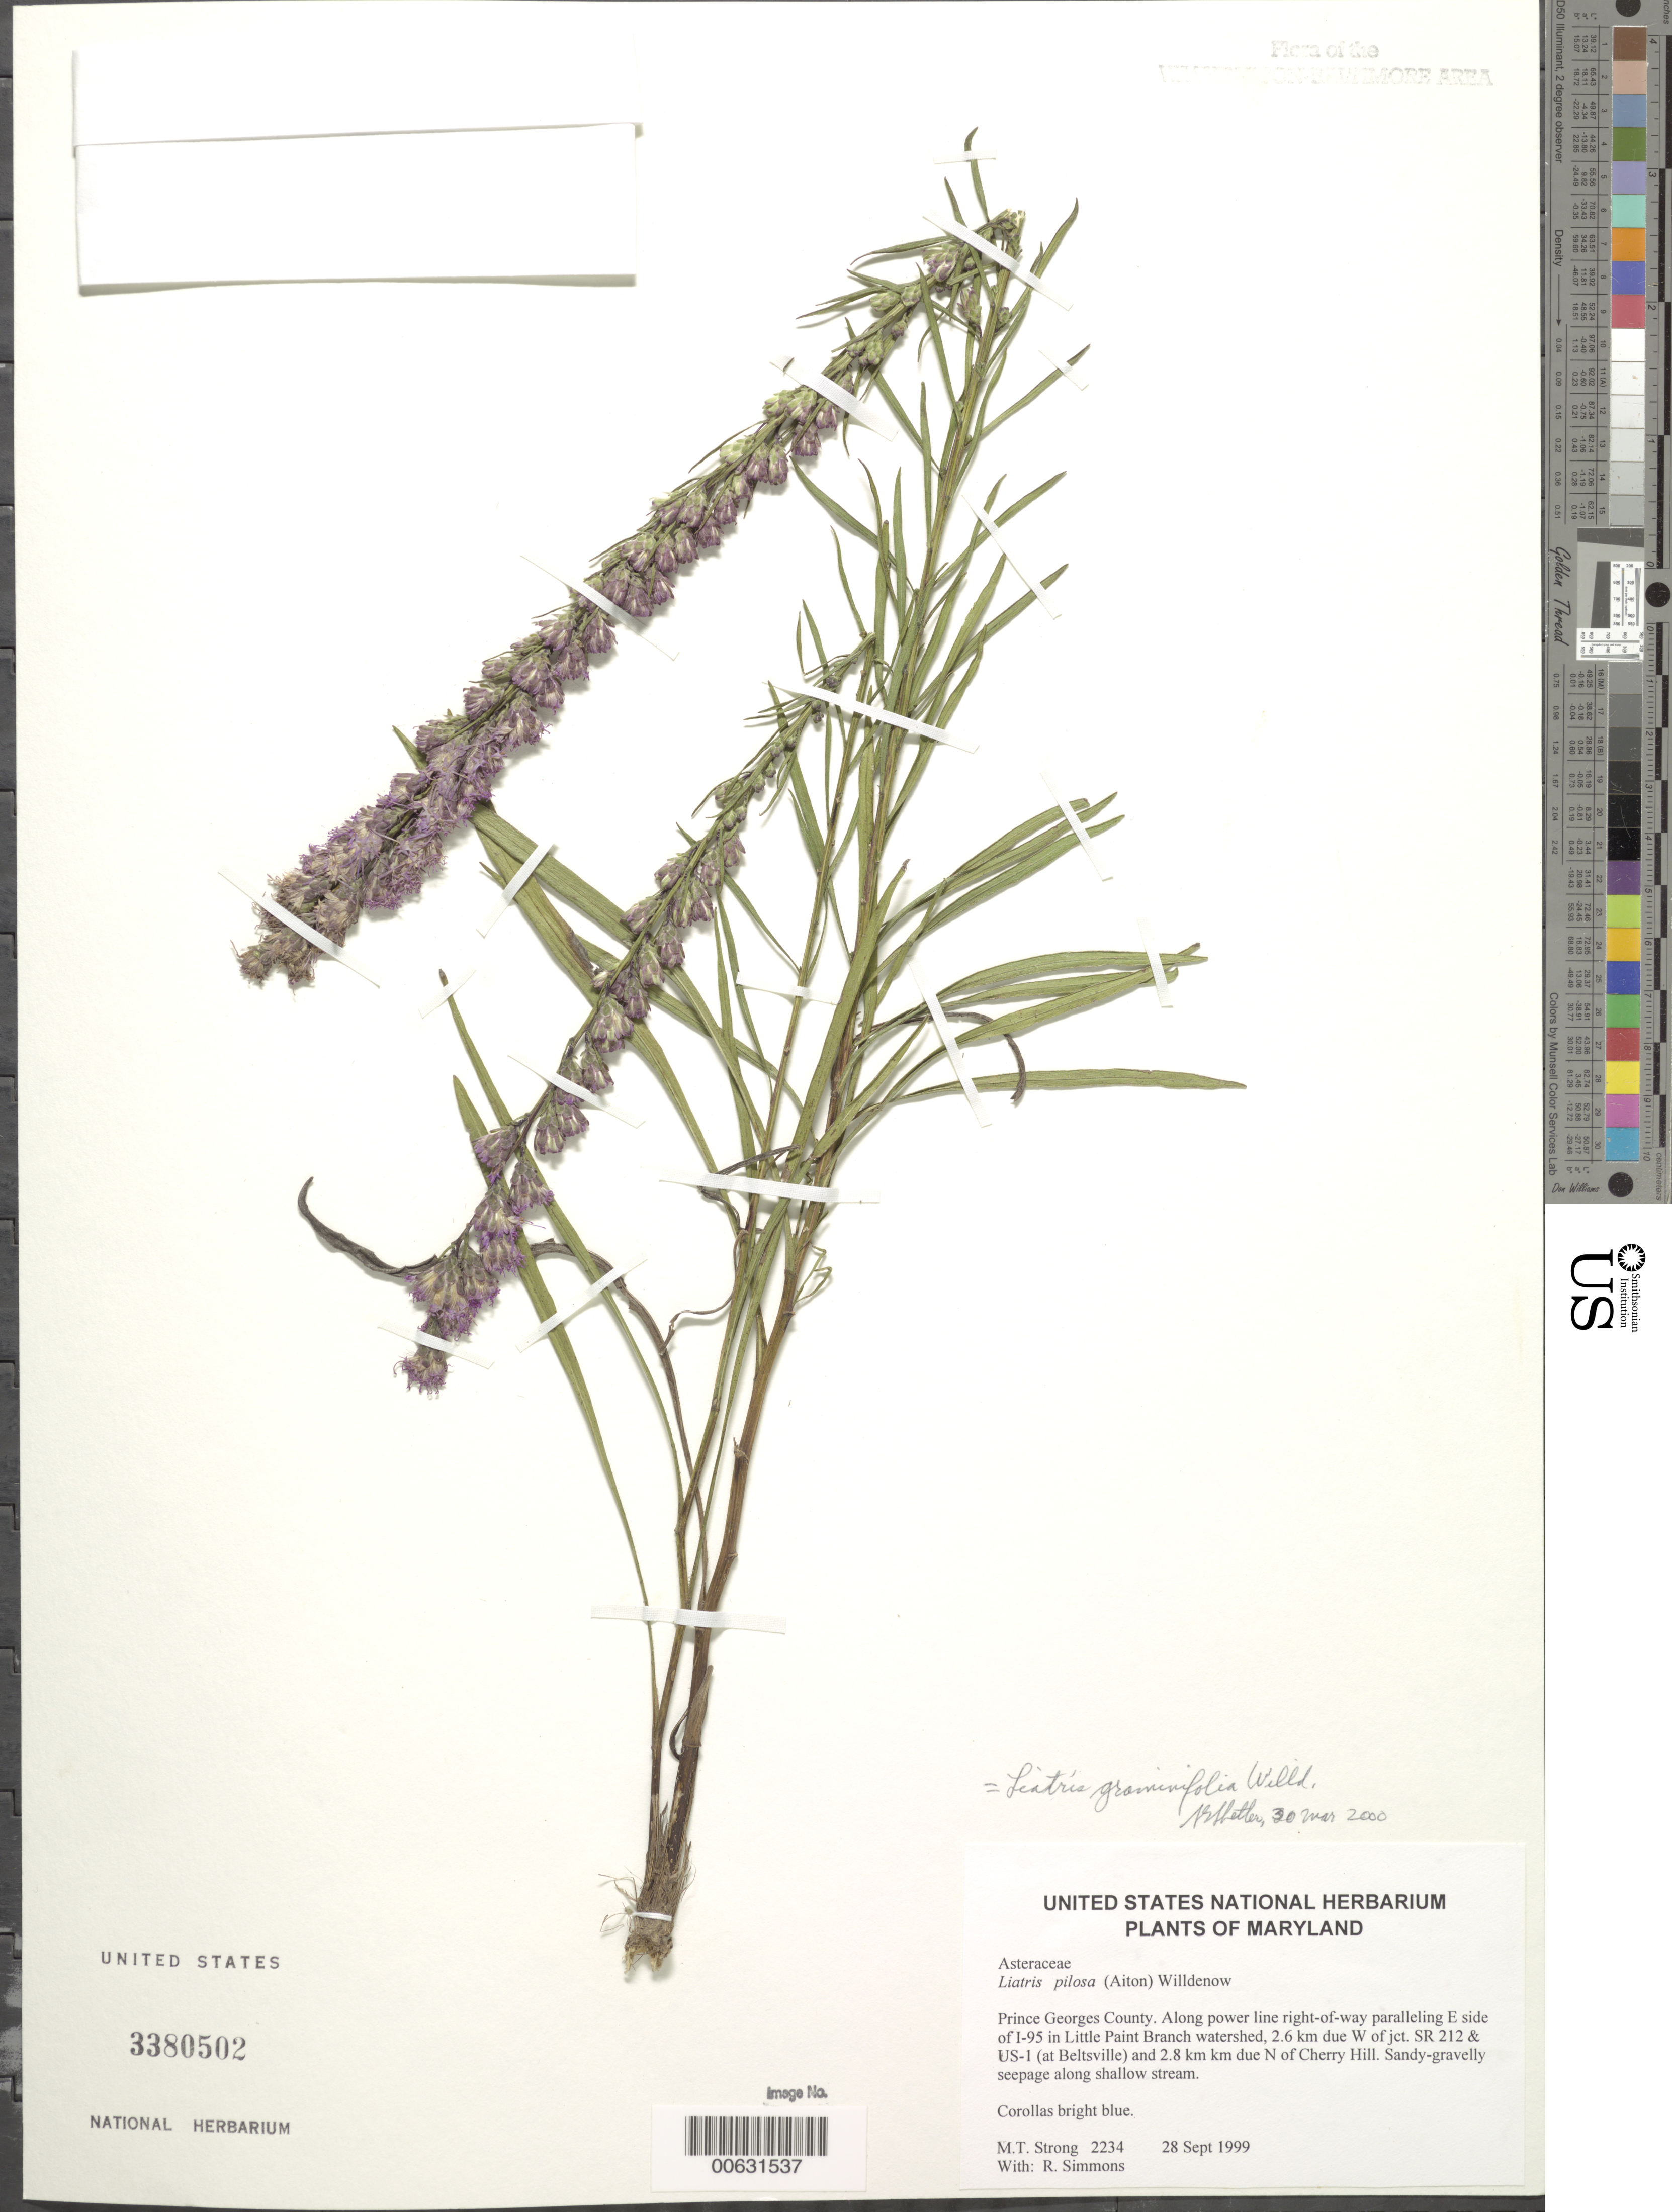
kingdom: Plantae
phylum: Tracheophyta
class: Magnoliopsida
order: Asterales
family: Asteraceae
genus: Liatris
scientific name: Liatris pilosa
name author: (Aiton) Willd.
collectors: M. T. Strong & R. Simmons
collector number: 2234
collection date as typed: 28 Sep 1999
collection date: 1999-09-28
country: United States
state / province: Maryland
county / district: Prince George's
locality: Along power line right-of-way paralleling E side of I-95 in Little Paint Branch watershed, 2.6 km due W of jct. SR 212 & US-1 (at Beltsville) and 2.8 km km due N of Cherry Hill.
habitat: Sandy-gravelly seepage along shallow stream.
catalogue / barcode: US 3380502